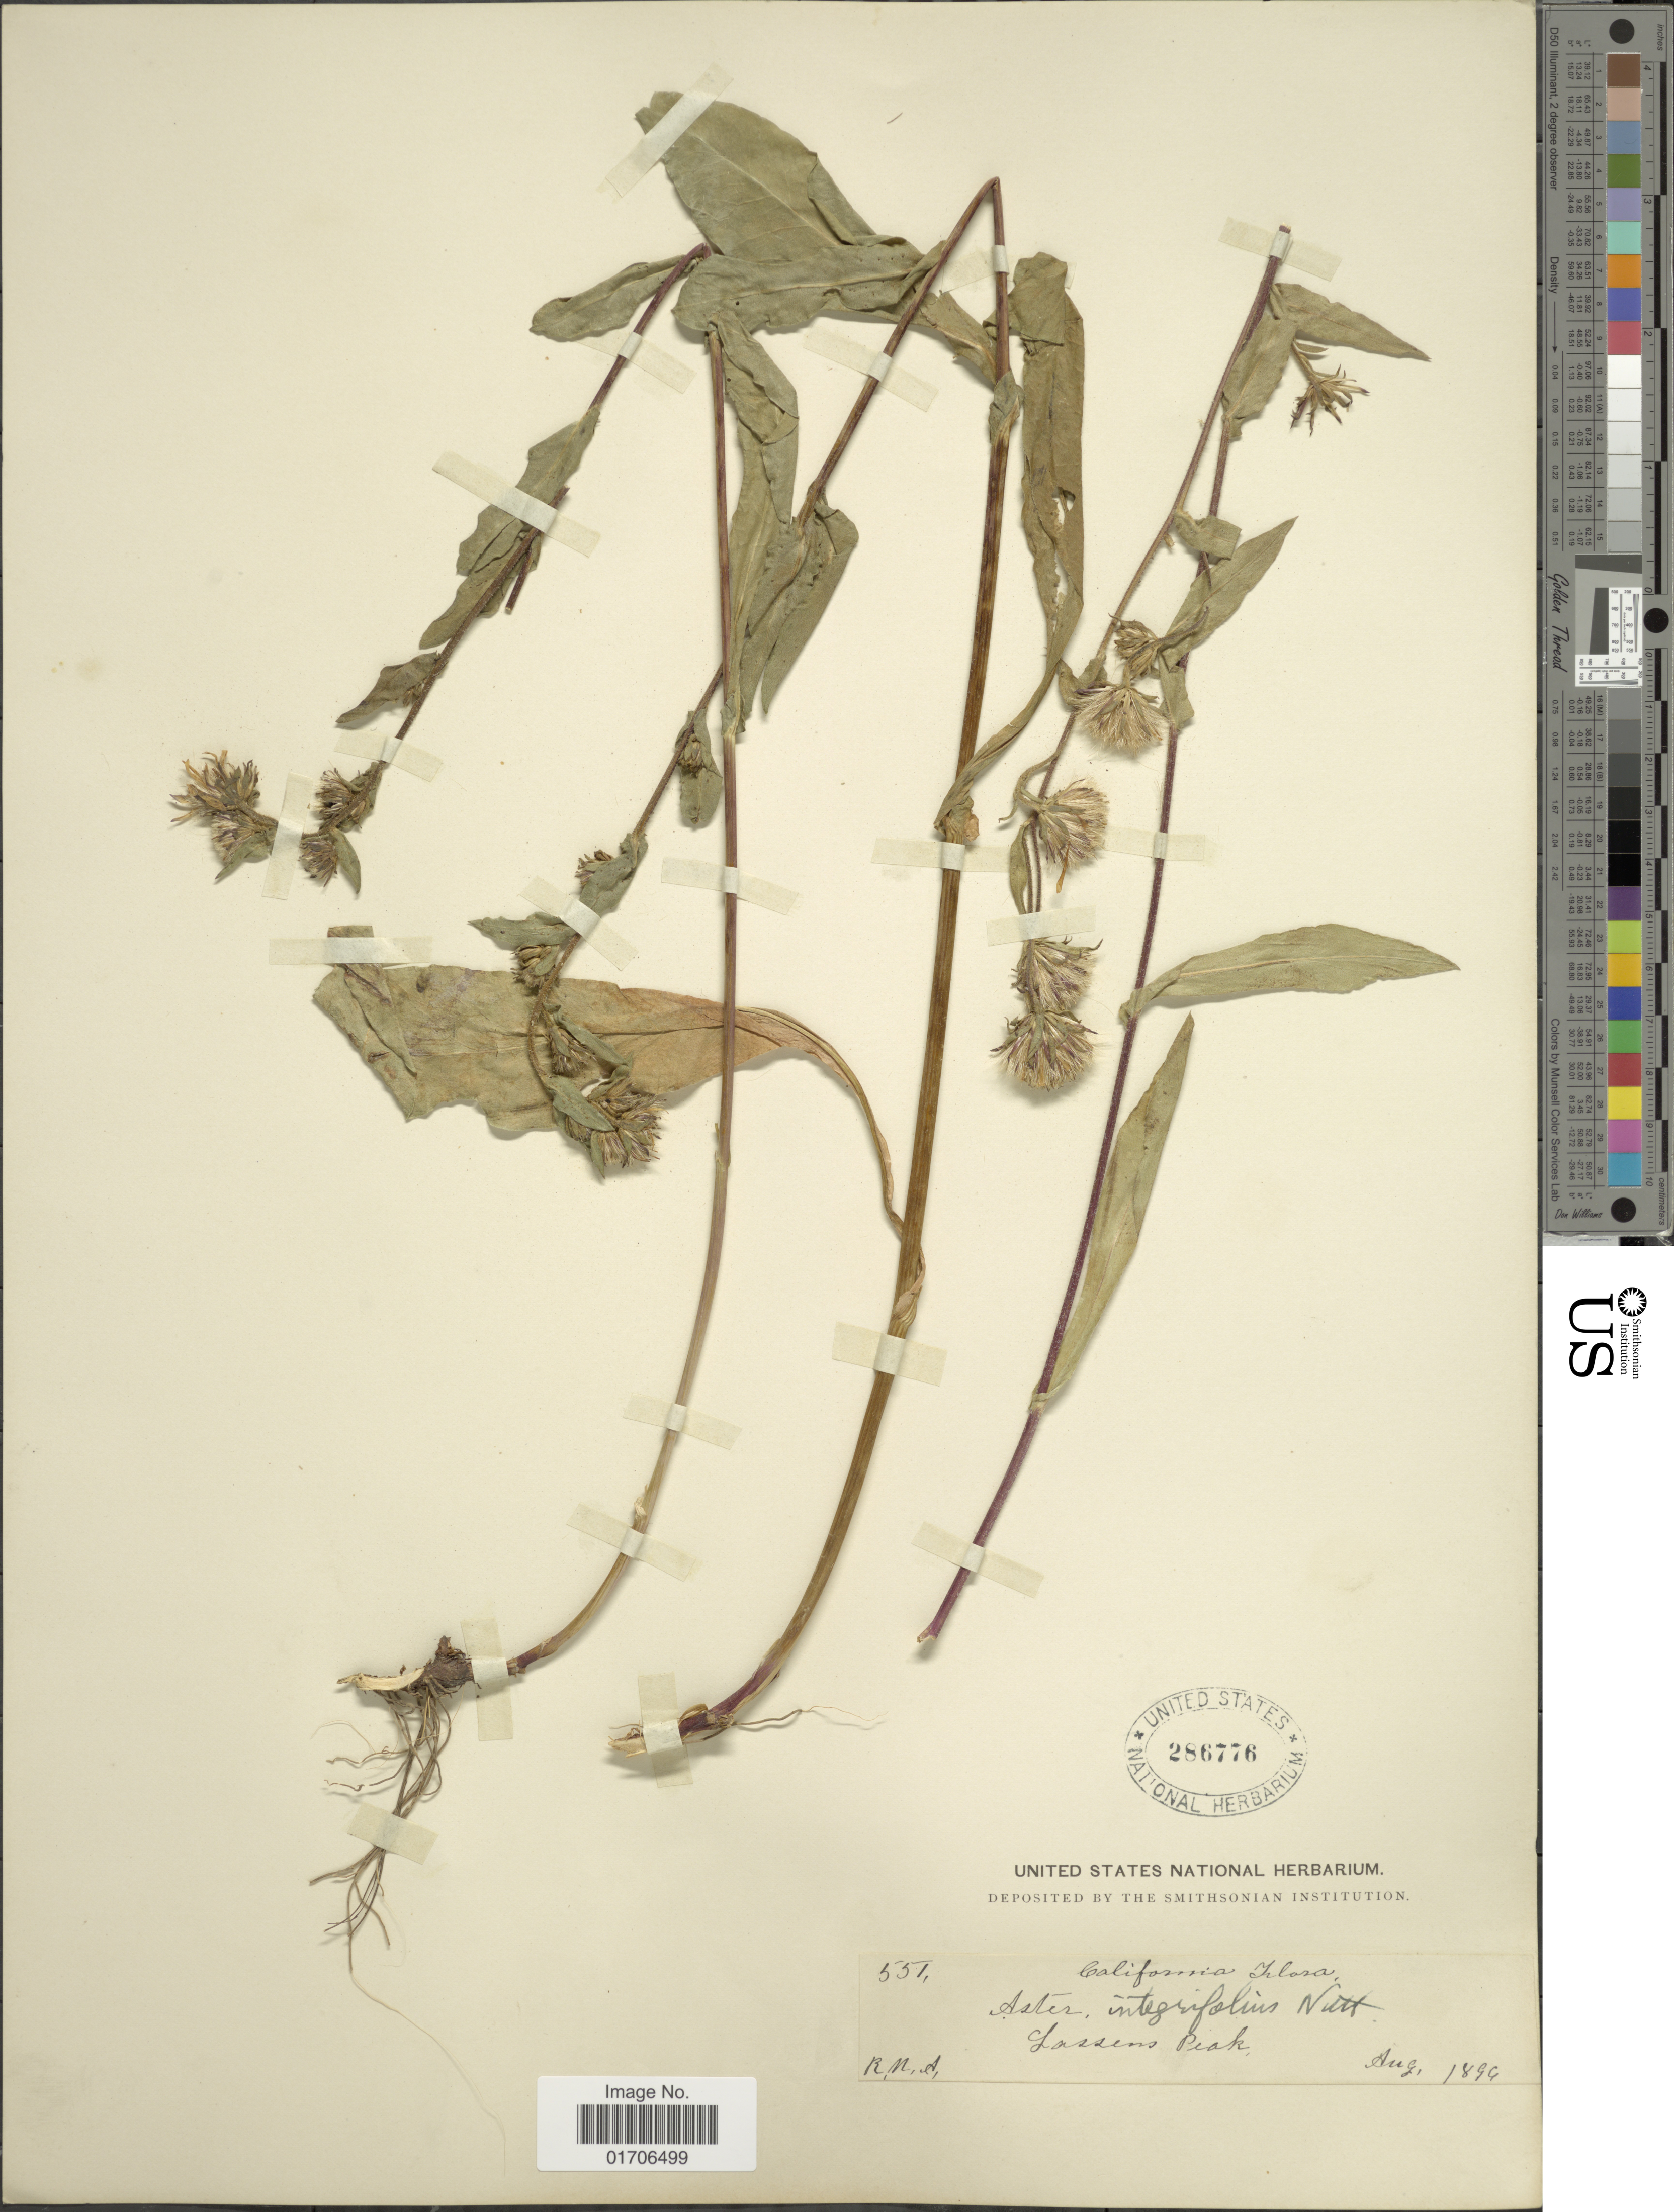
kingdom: Plantae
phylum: Tracheophyta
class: Magnoliopsida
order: Asterales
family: Asteraceae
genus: Eurybia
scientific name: Eurybia integrifolia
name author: (Nutt.) G.L. Nesom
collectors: R. Austin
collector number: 551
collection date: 1894-08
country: United States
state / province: California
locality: Lassens Peak.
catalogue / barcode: US 286776